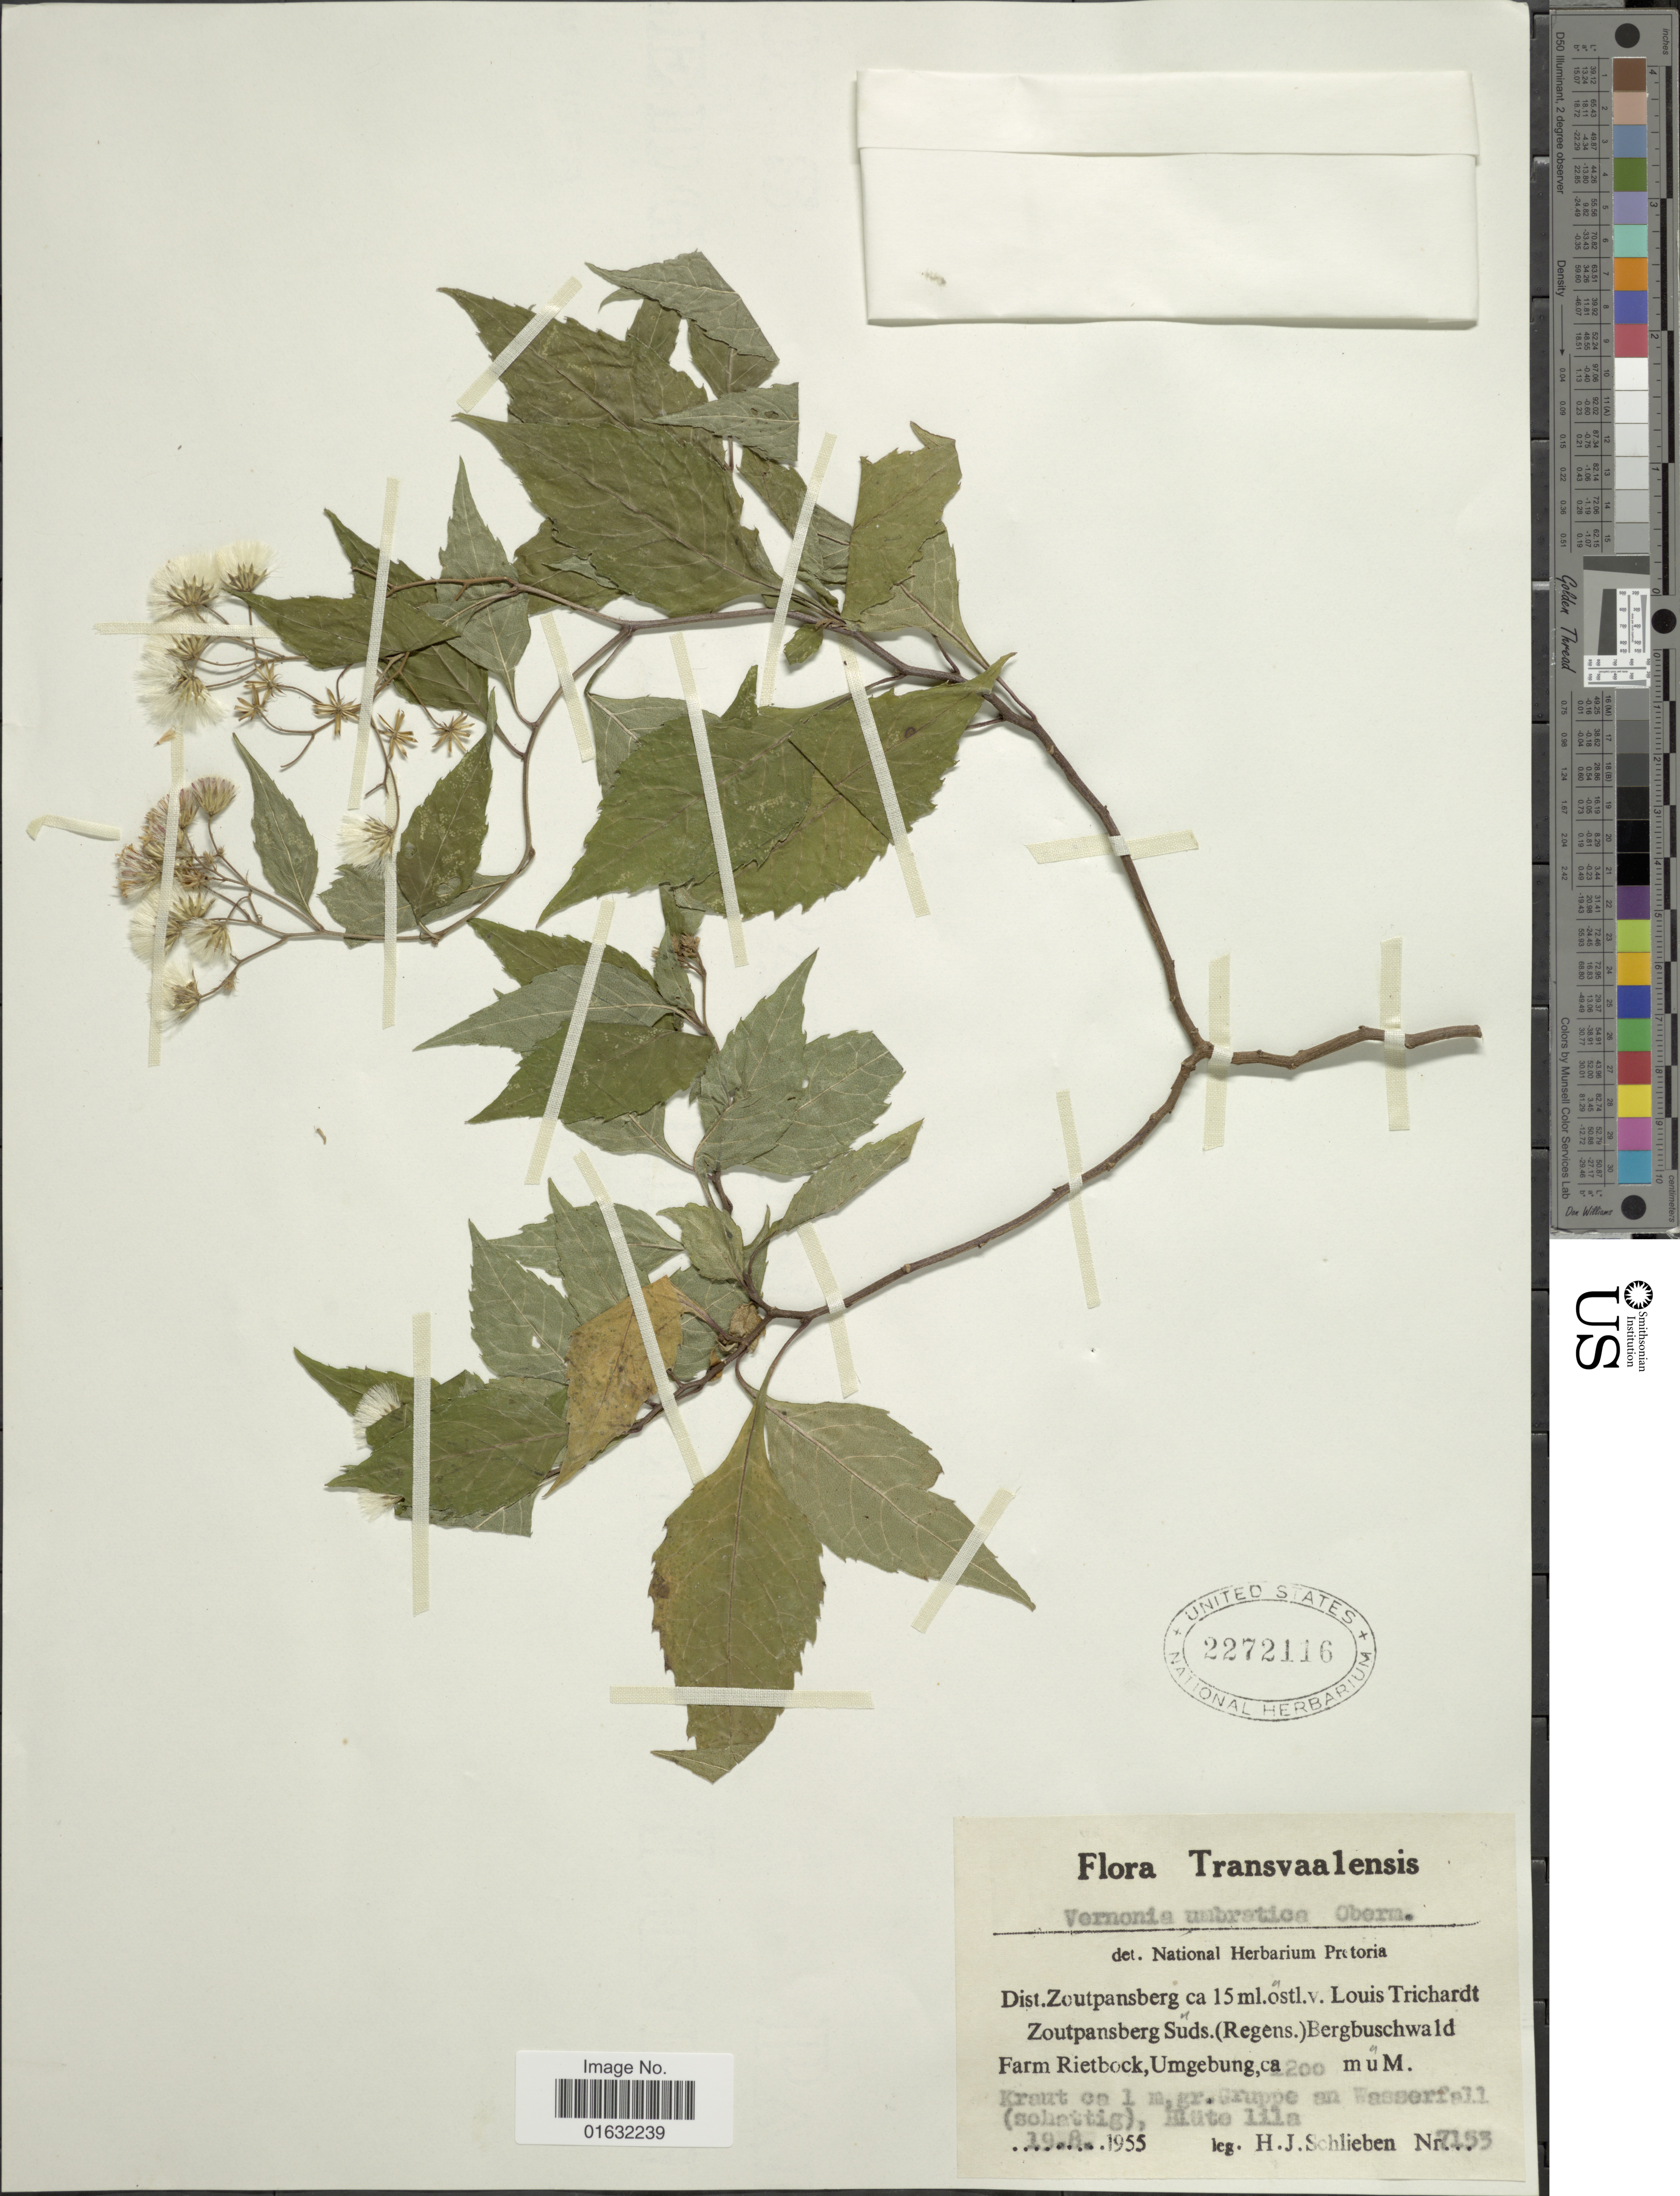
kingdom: Plantae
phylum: Tracheophyta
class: Magnoliopsida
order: Asterales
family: Asteraceae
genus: Cyanthillium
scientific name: Cyanthillium wollastonii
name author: (S. Moore) H. Rob.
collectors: H. J. Schlieben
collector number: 7153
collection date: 1955-08-19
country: South Africa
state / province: Limpopo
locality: Transvaalensis, Dist. Zoutpansberg ca 15 ml. ostl.v. Louis Trichardt, Zoutpansberg Suds. (Regen), Bergbuschwald Farm Rietbock, Umgebung, Kraut ca 1 m, gr. Gruppe an Wasserfall (sohattig), Blüte lila.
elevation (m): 200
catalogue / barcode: US 2272116